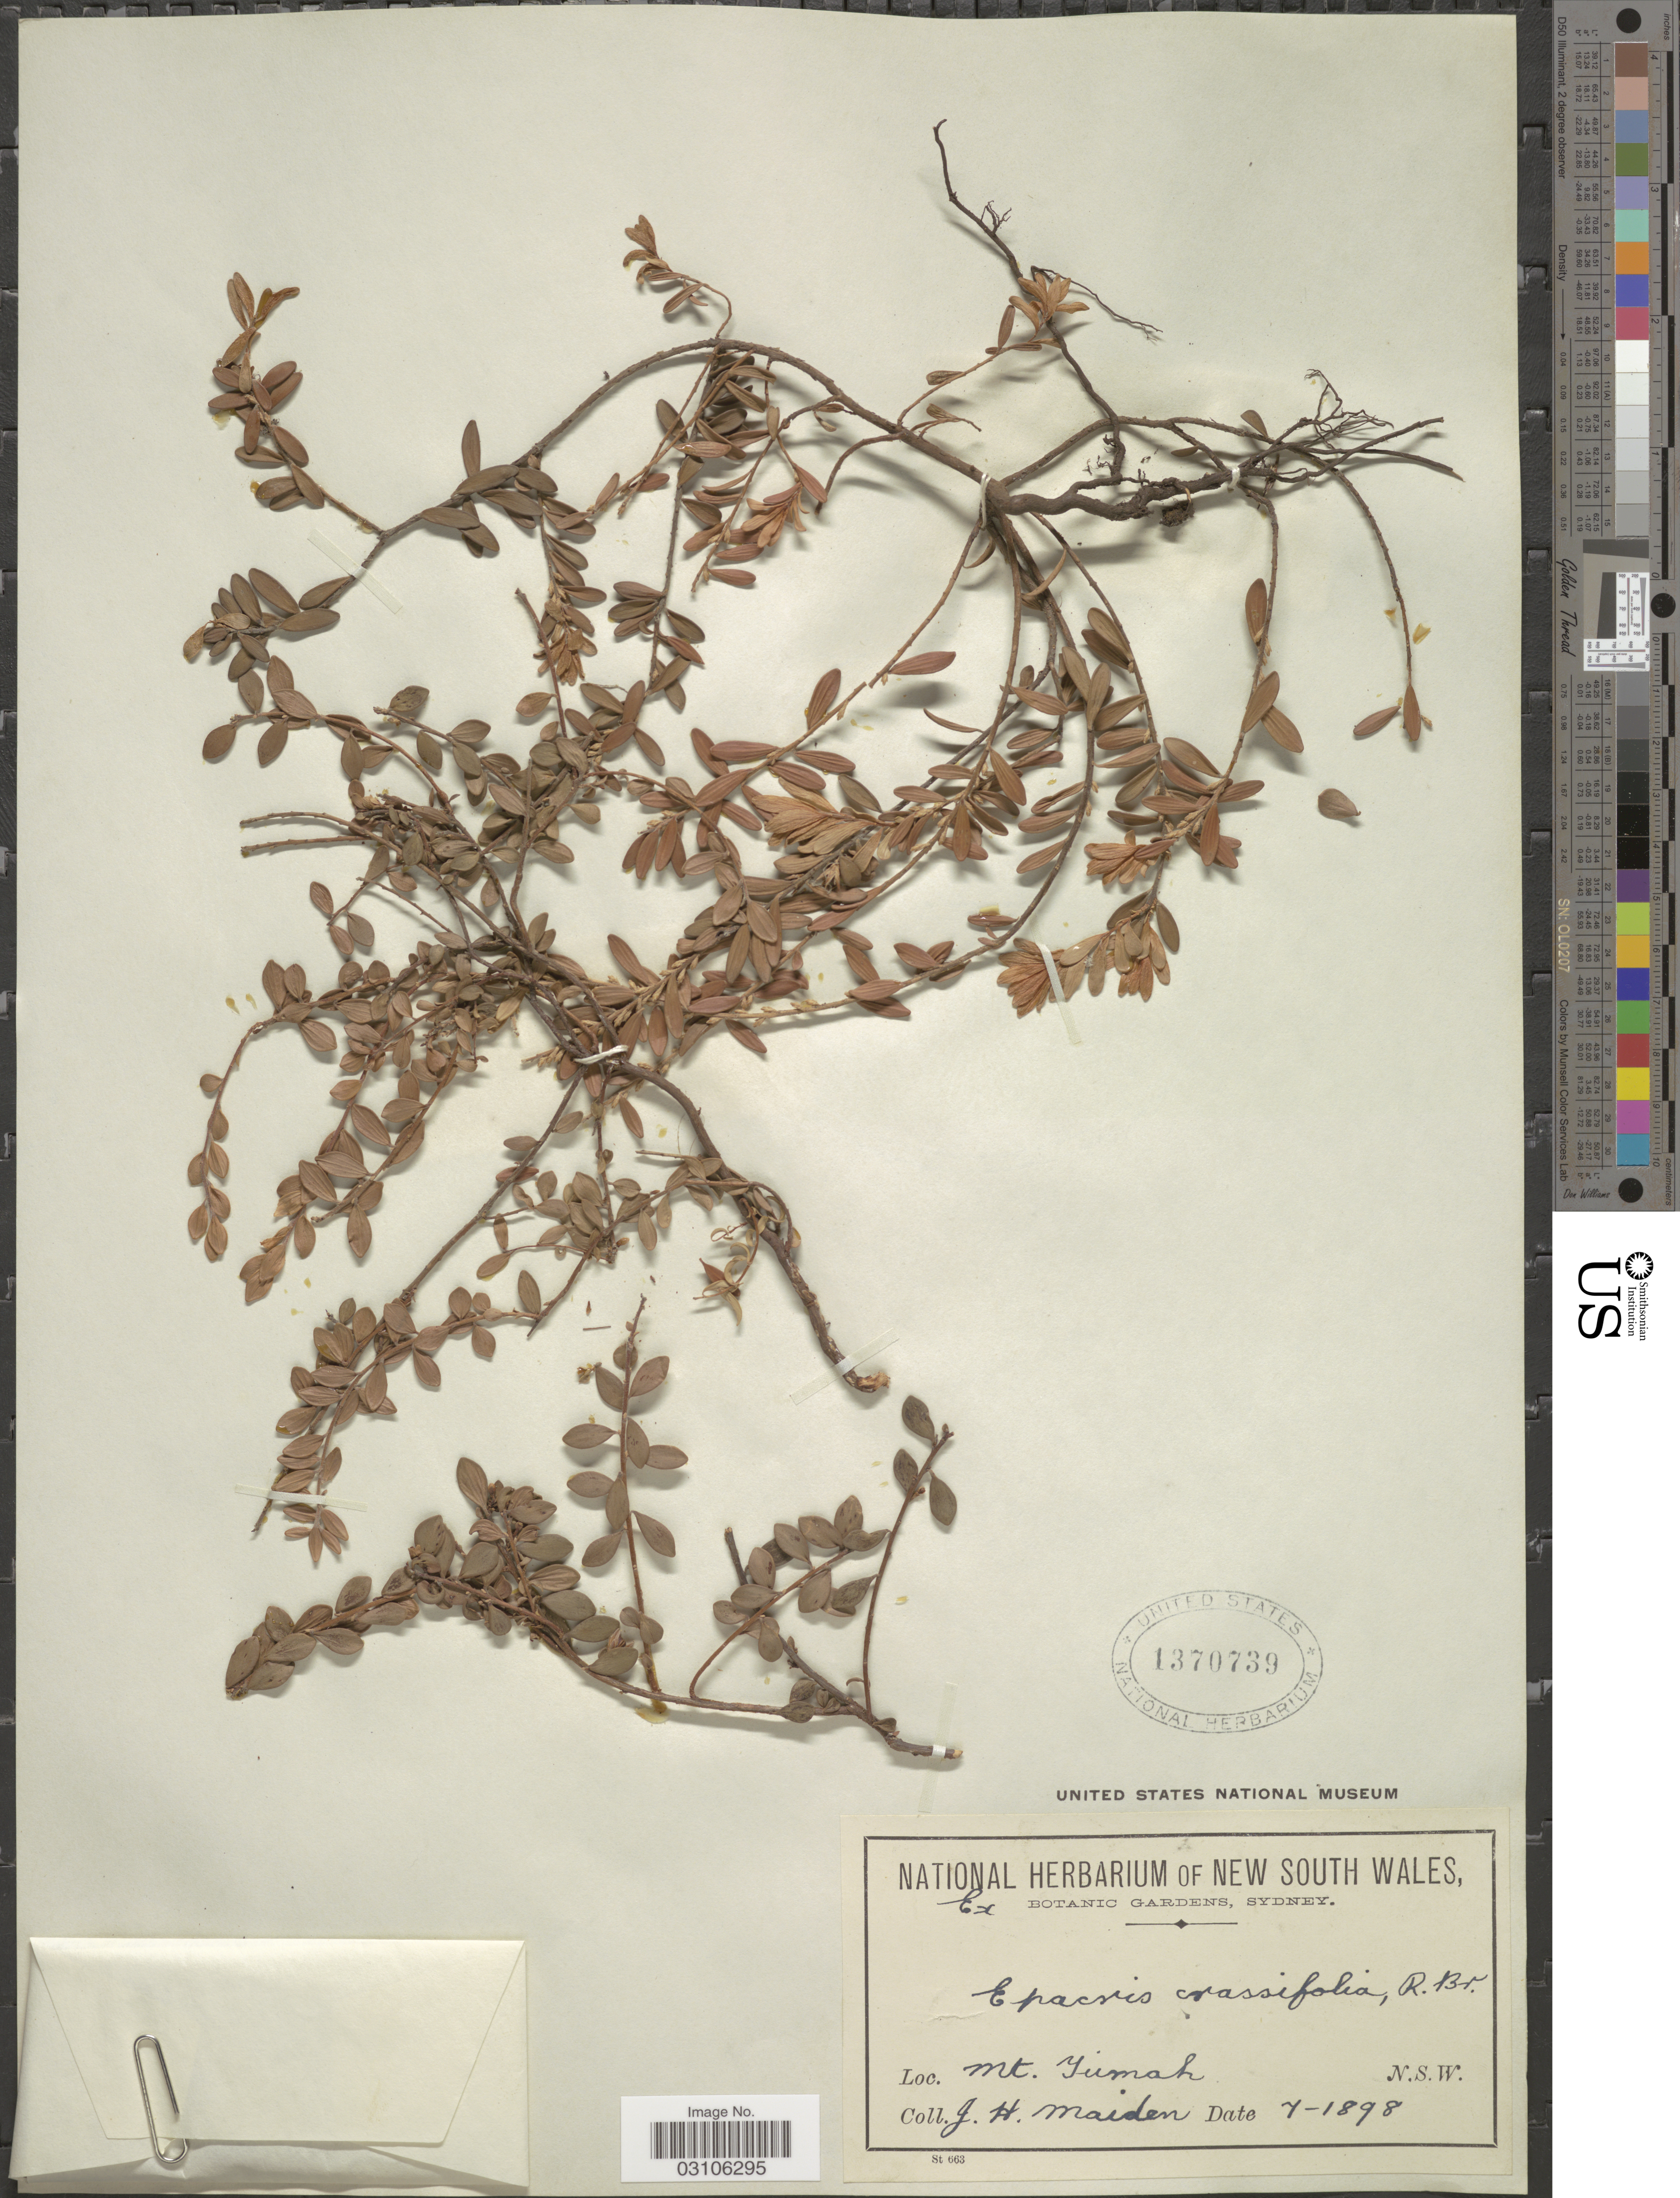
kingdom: Plantae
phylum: Tracheophyta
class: Magnoliopsida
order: Ericales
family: Ericaceae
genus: Epacris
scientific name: Epacris crassifolia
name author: R. Br.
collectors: J. Maiden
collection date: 1898-07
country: Australia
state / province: New South Wales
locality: Mt. Yumah.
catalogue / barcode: US 1370739